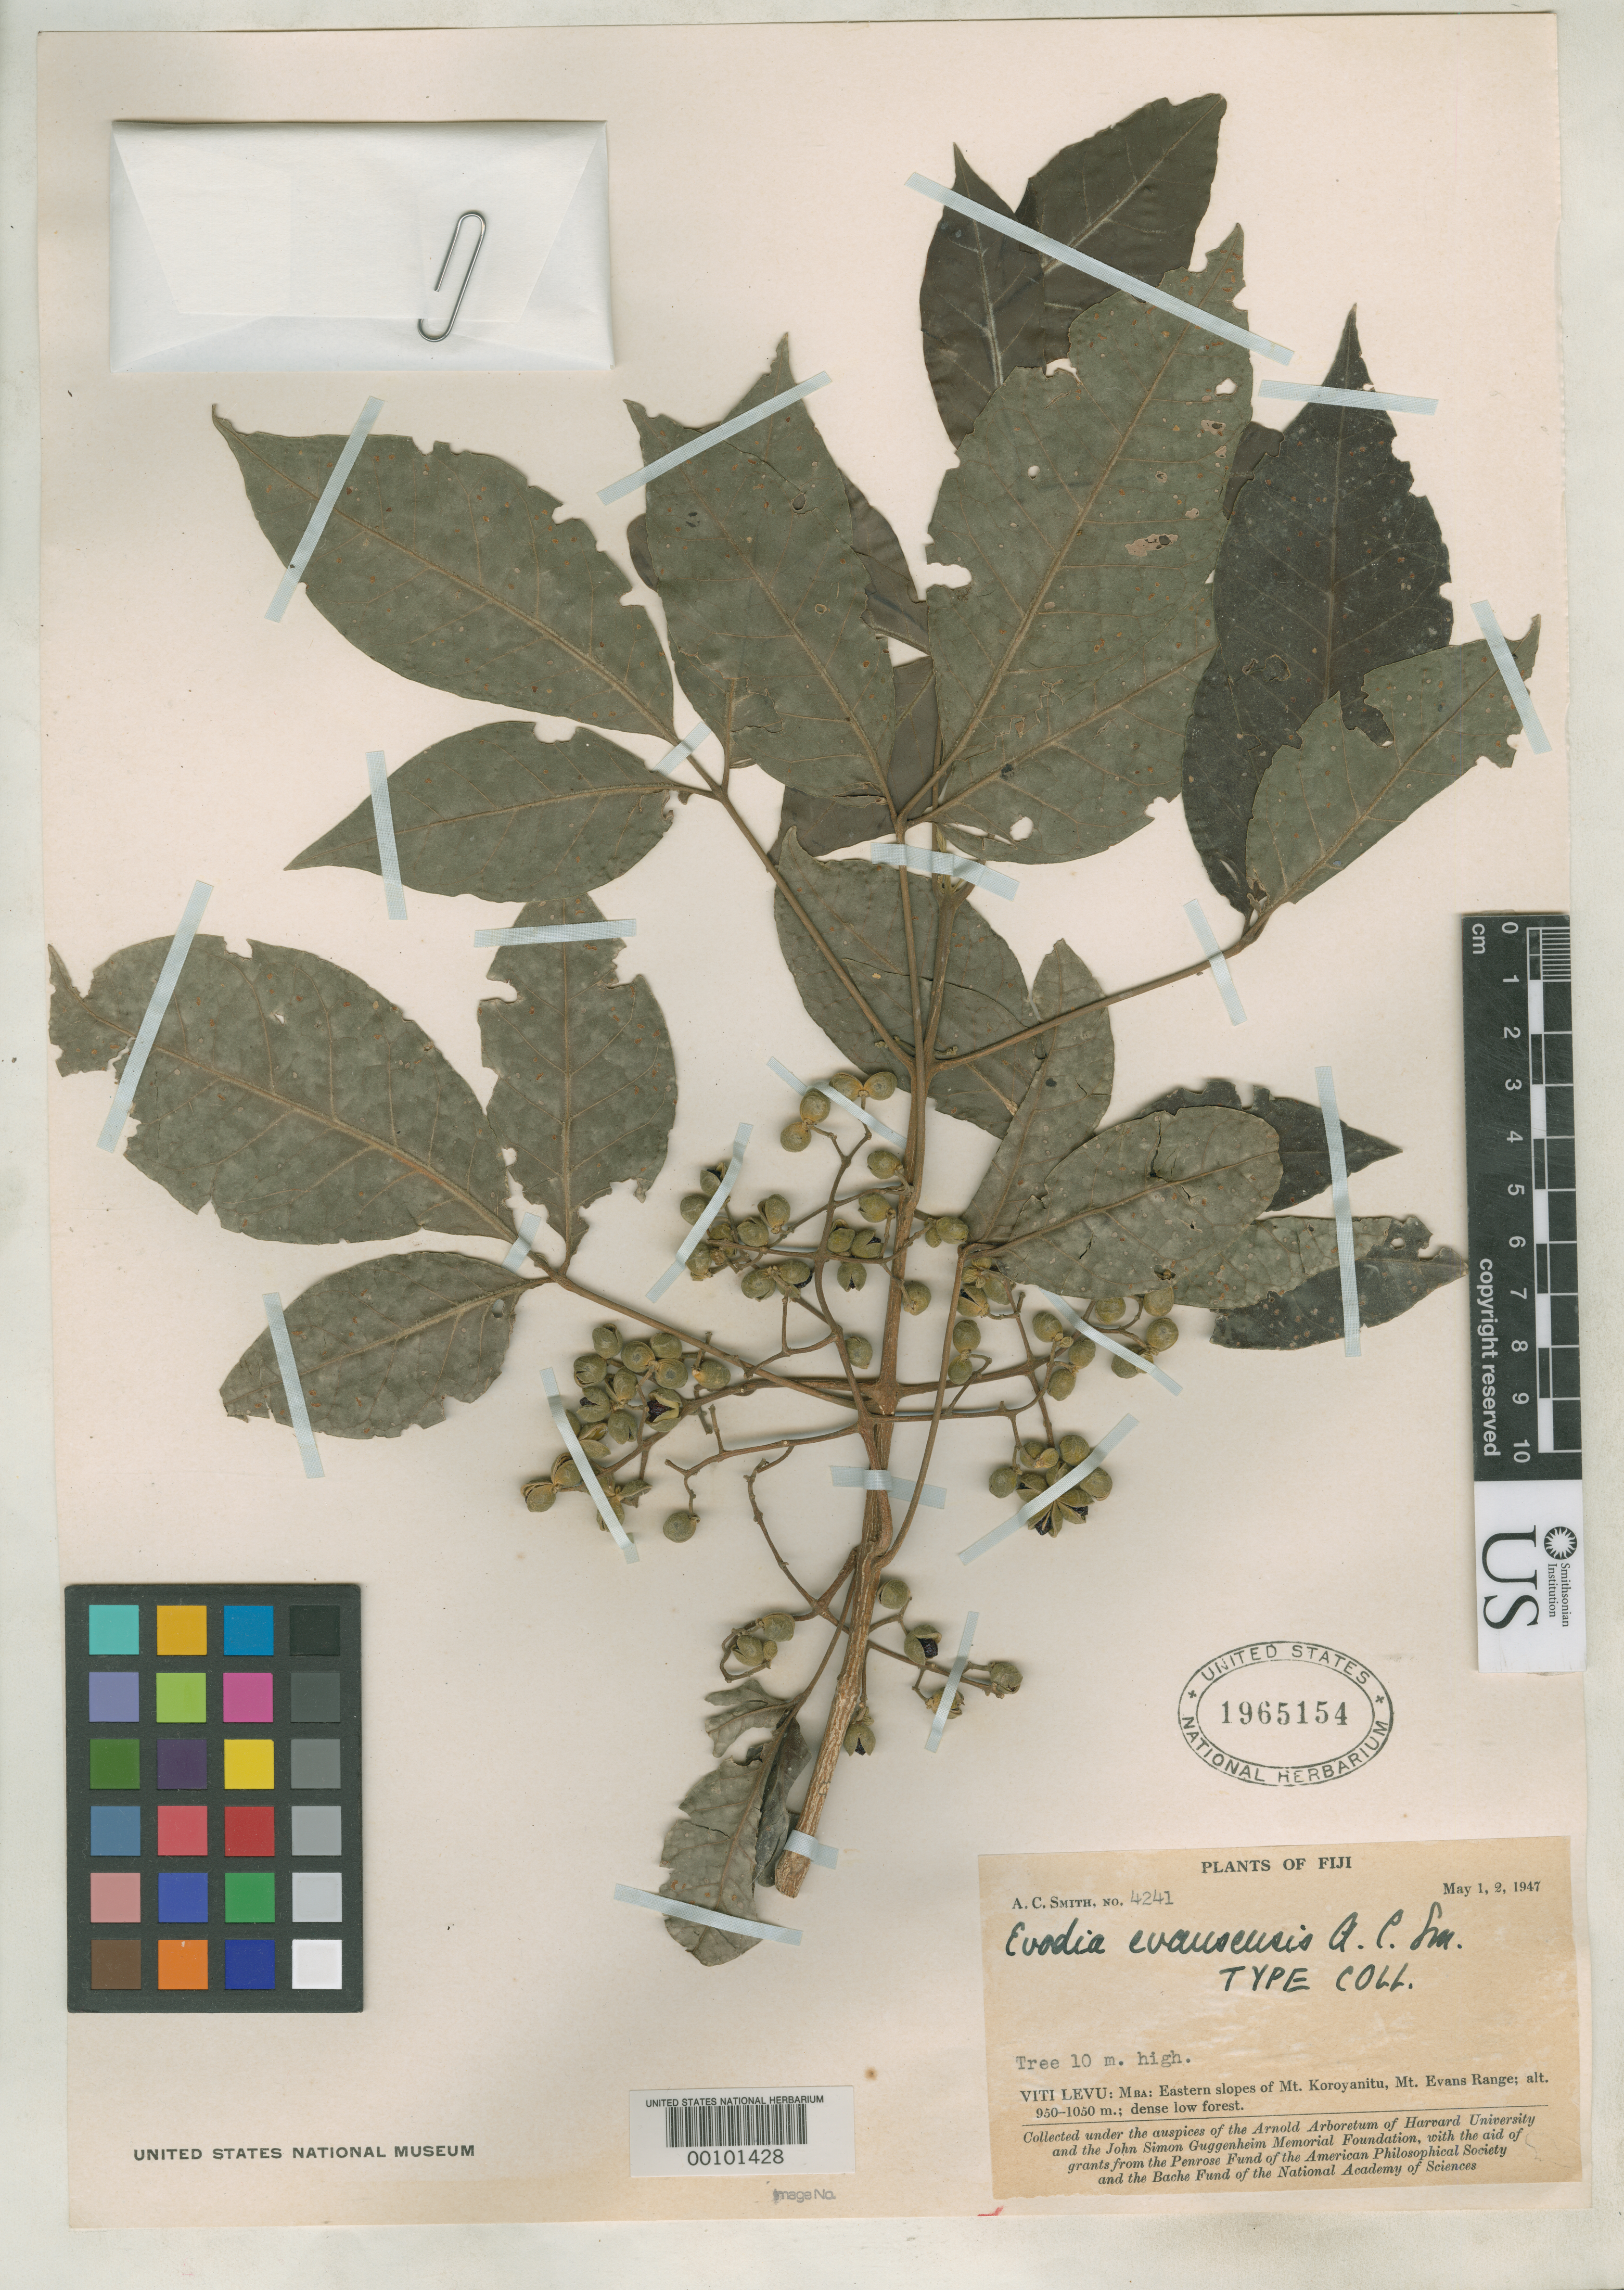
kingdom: Plantae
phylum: Tracheophyta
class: Magnoliopsida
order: Sapindales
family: Rutaceae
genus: Euodia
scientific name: Euodia evansensis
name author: A.C. Sm.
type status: Isotype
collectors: A. C. Smith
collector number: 4241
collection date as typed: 02 May 1947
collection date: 1947-05-02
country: Fiji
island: Viti Levu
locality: Mba, E slopes of Mt. Koroyanitu, Mt. Evans Range. [Viti Levu Group]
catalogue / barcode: US 1965154